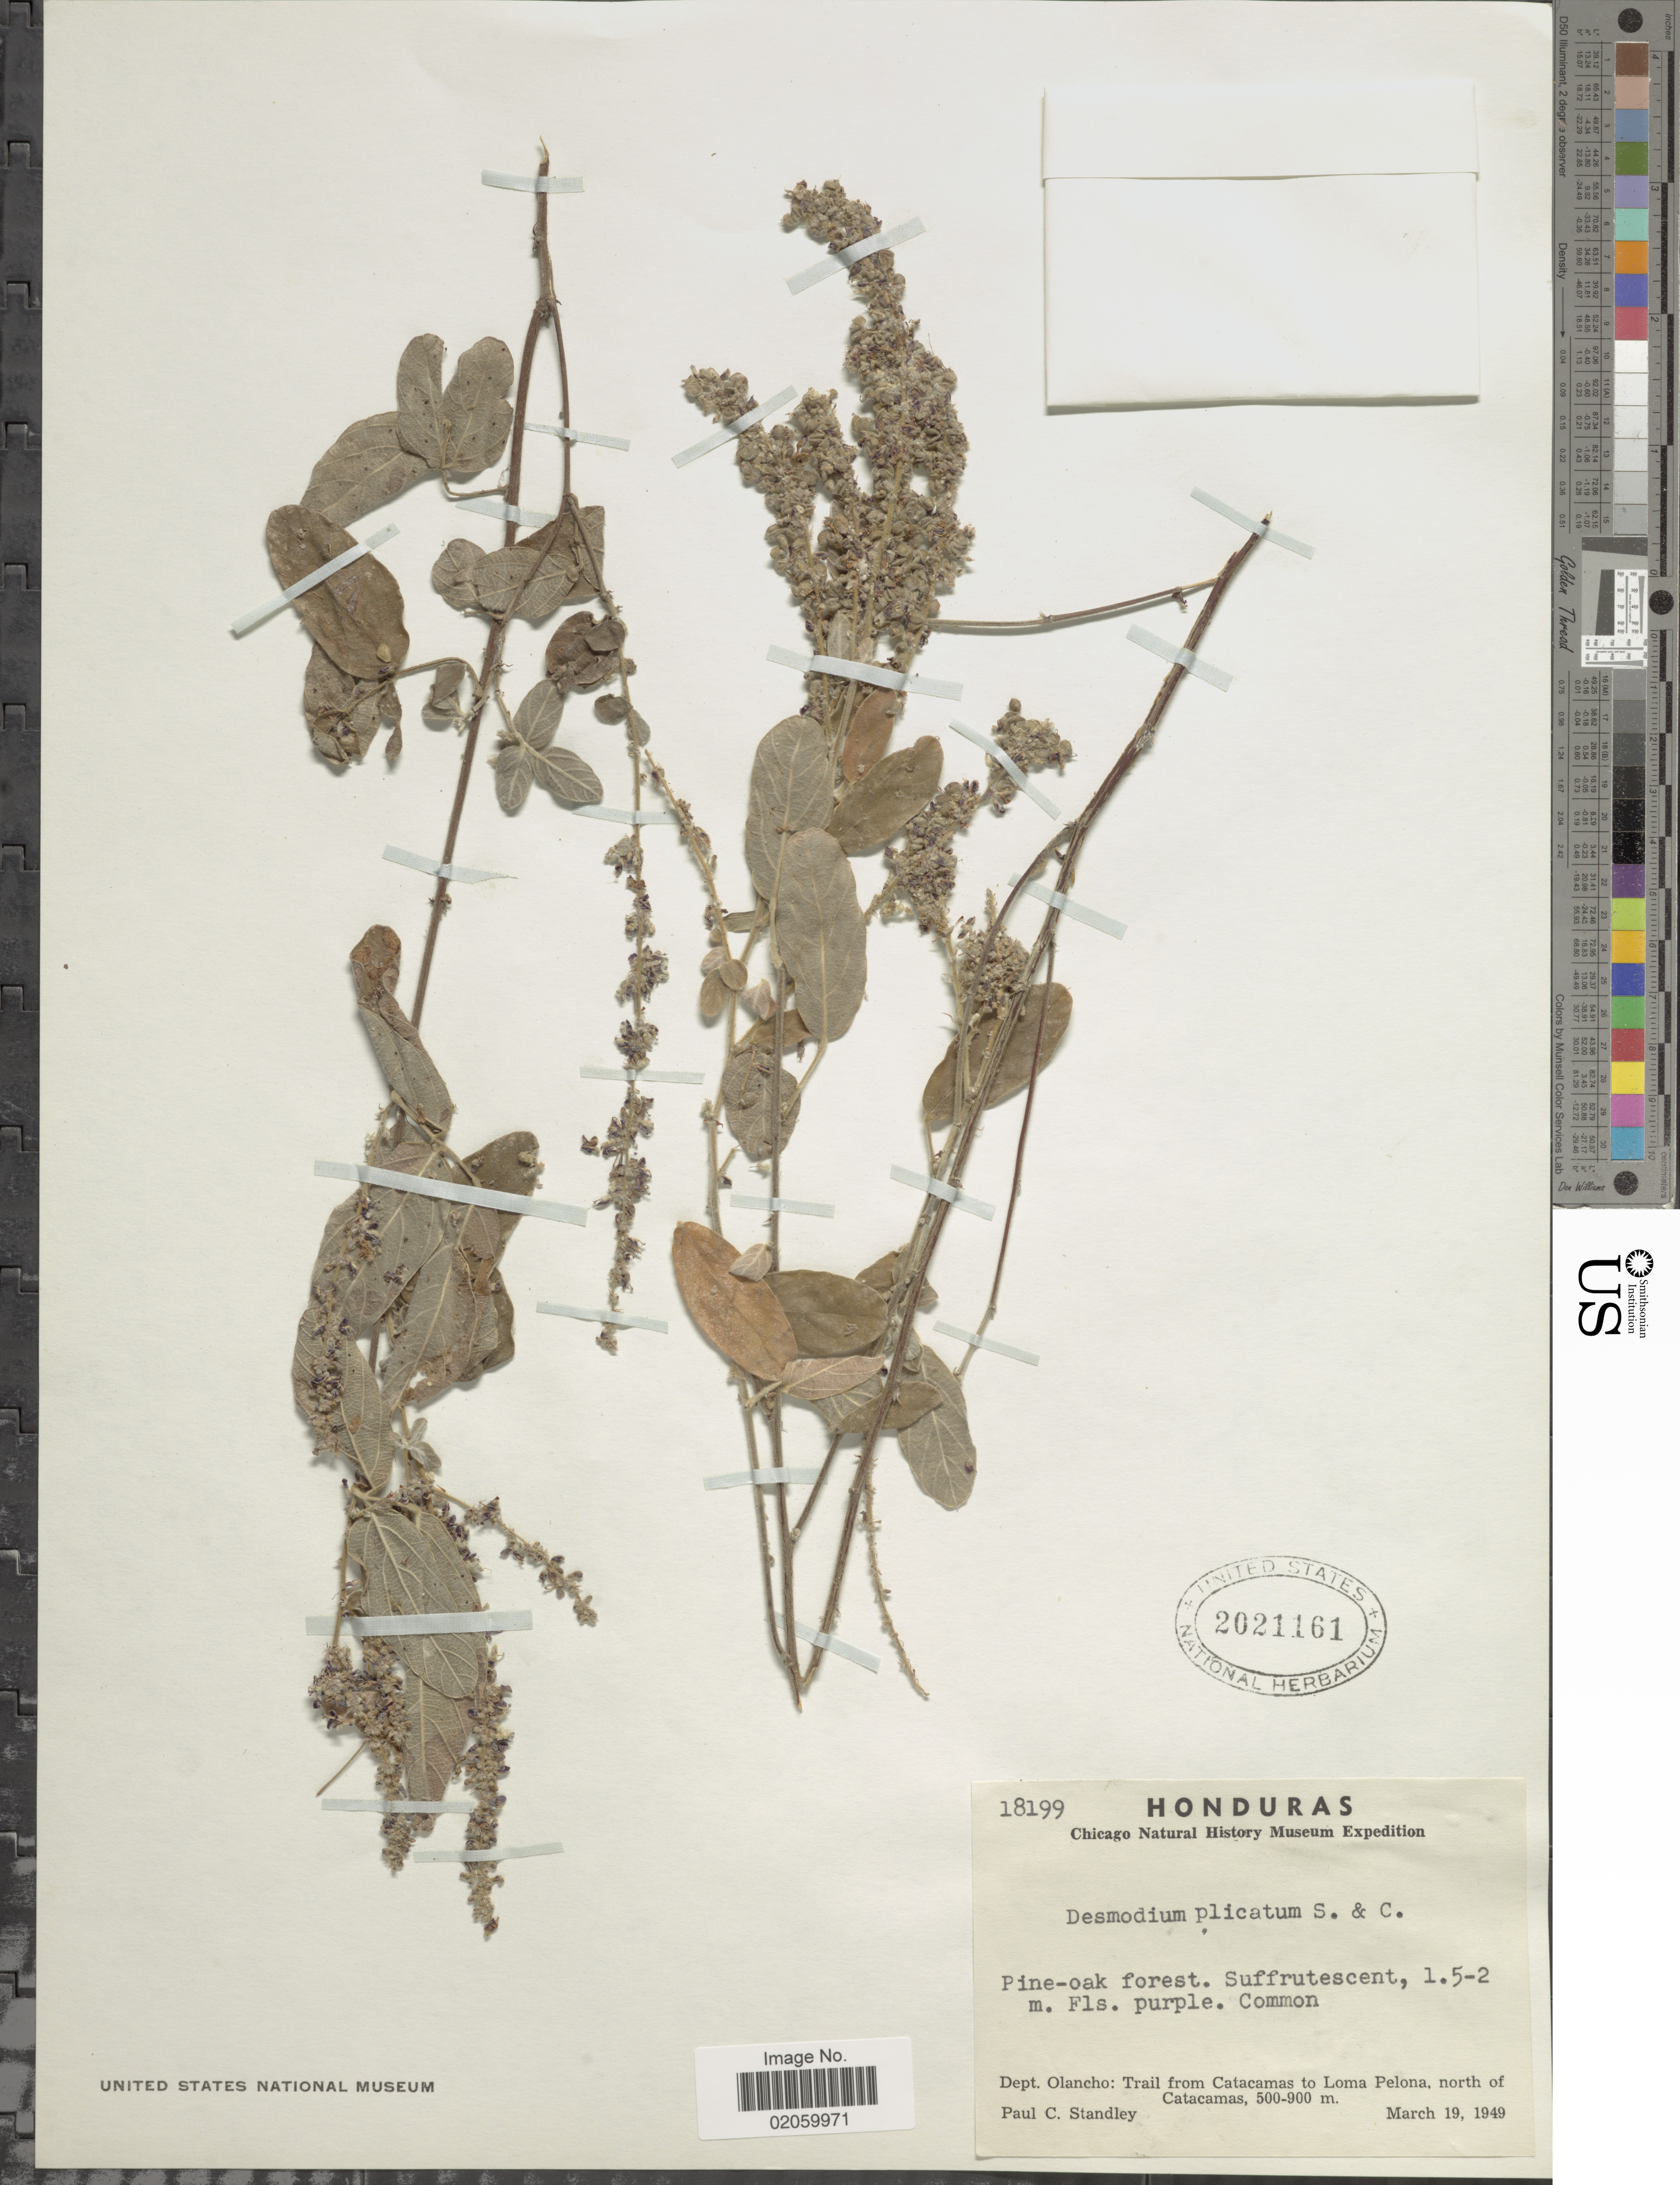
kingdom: Plantae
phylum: Tracheophyta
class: Magnoliopsida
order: Fabales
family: Fabaceae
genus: Desmodium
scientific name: Desmodium plicatum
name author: Schltdl. & Cham.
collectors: P. C. Standley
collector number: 18199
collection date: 1949-03-19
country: Honduras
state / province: Olancho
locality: Trail from catacamas to Loma Pelona, north of Catacamas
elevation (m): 500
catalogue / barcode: US 2021161